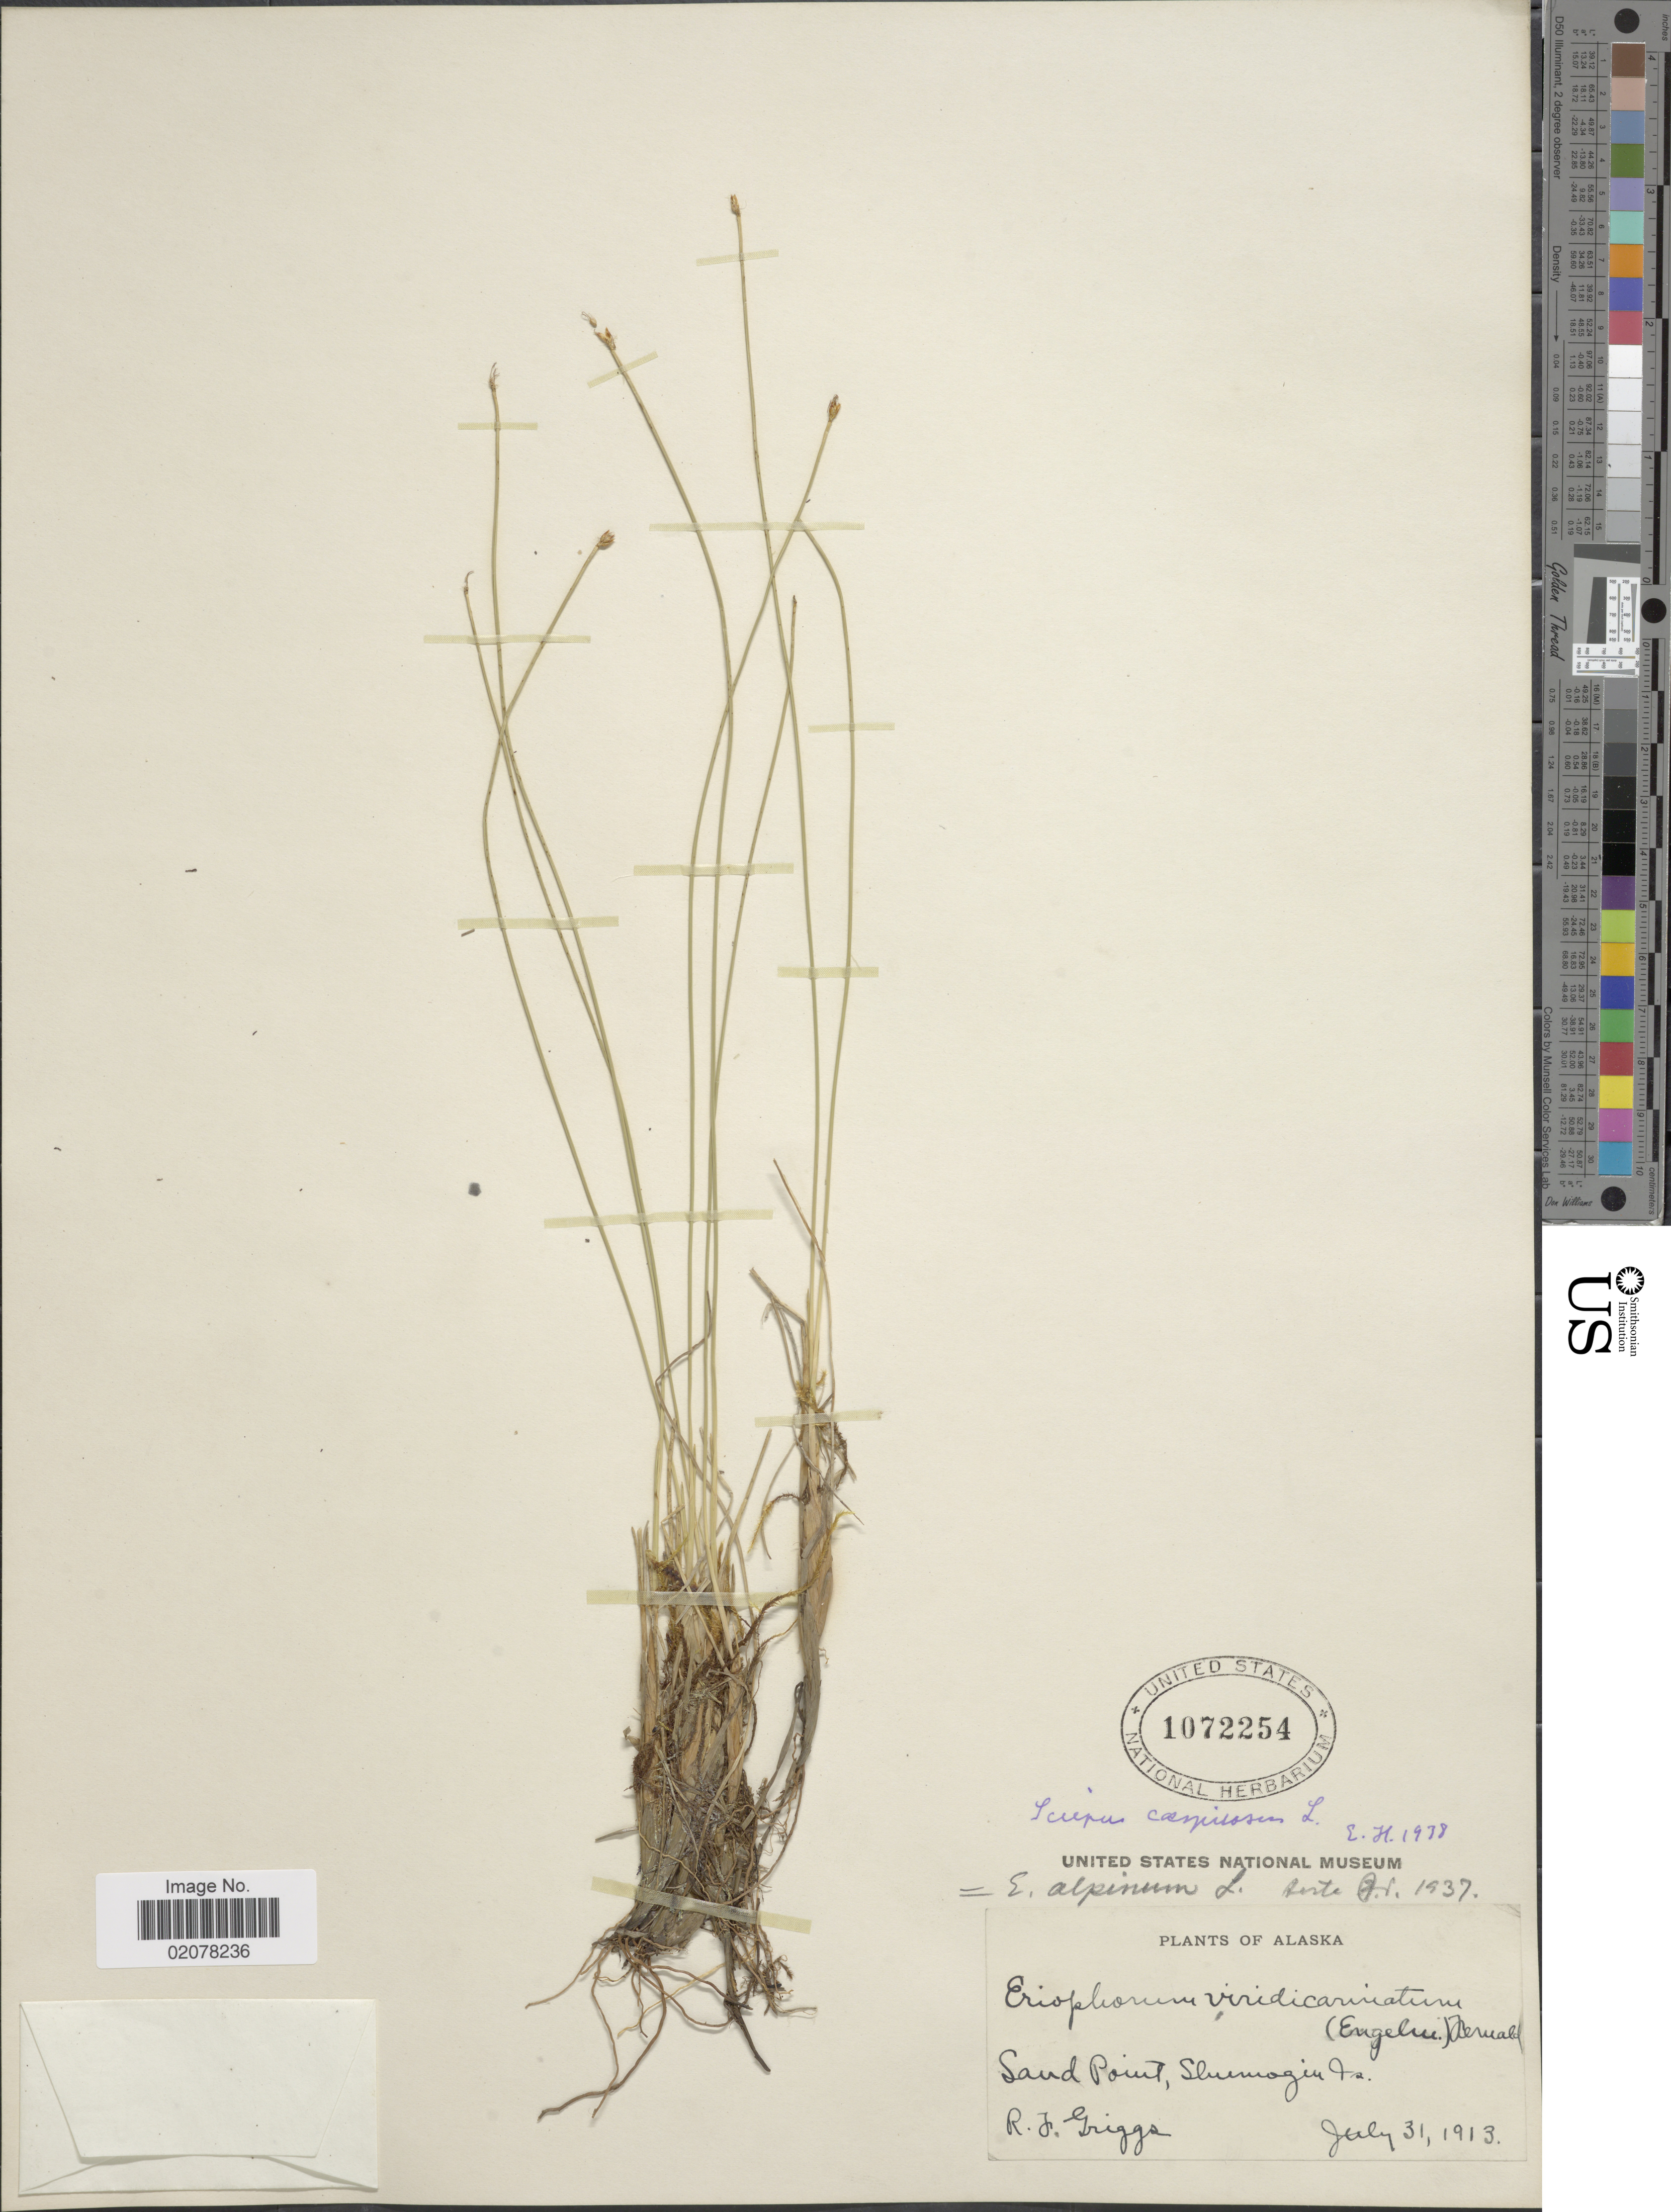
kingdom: Plantae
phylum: Tracheophyta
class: Liliopsida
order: Poales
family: Cyperaceae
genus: Trichophorum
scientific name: Trichophorum cespitosum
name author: (L.) Hartm.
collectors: R. F. Griggs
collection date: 1913-07-31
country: United States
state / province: Alaska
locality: Sand Point, Shumagin Is.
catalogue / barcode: US 1072254